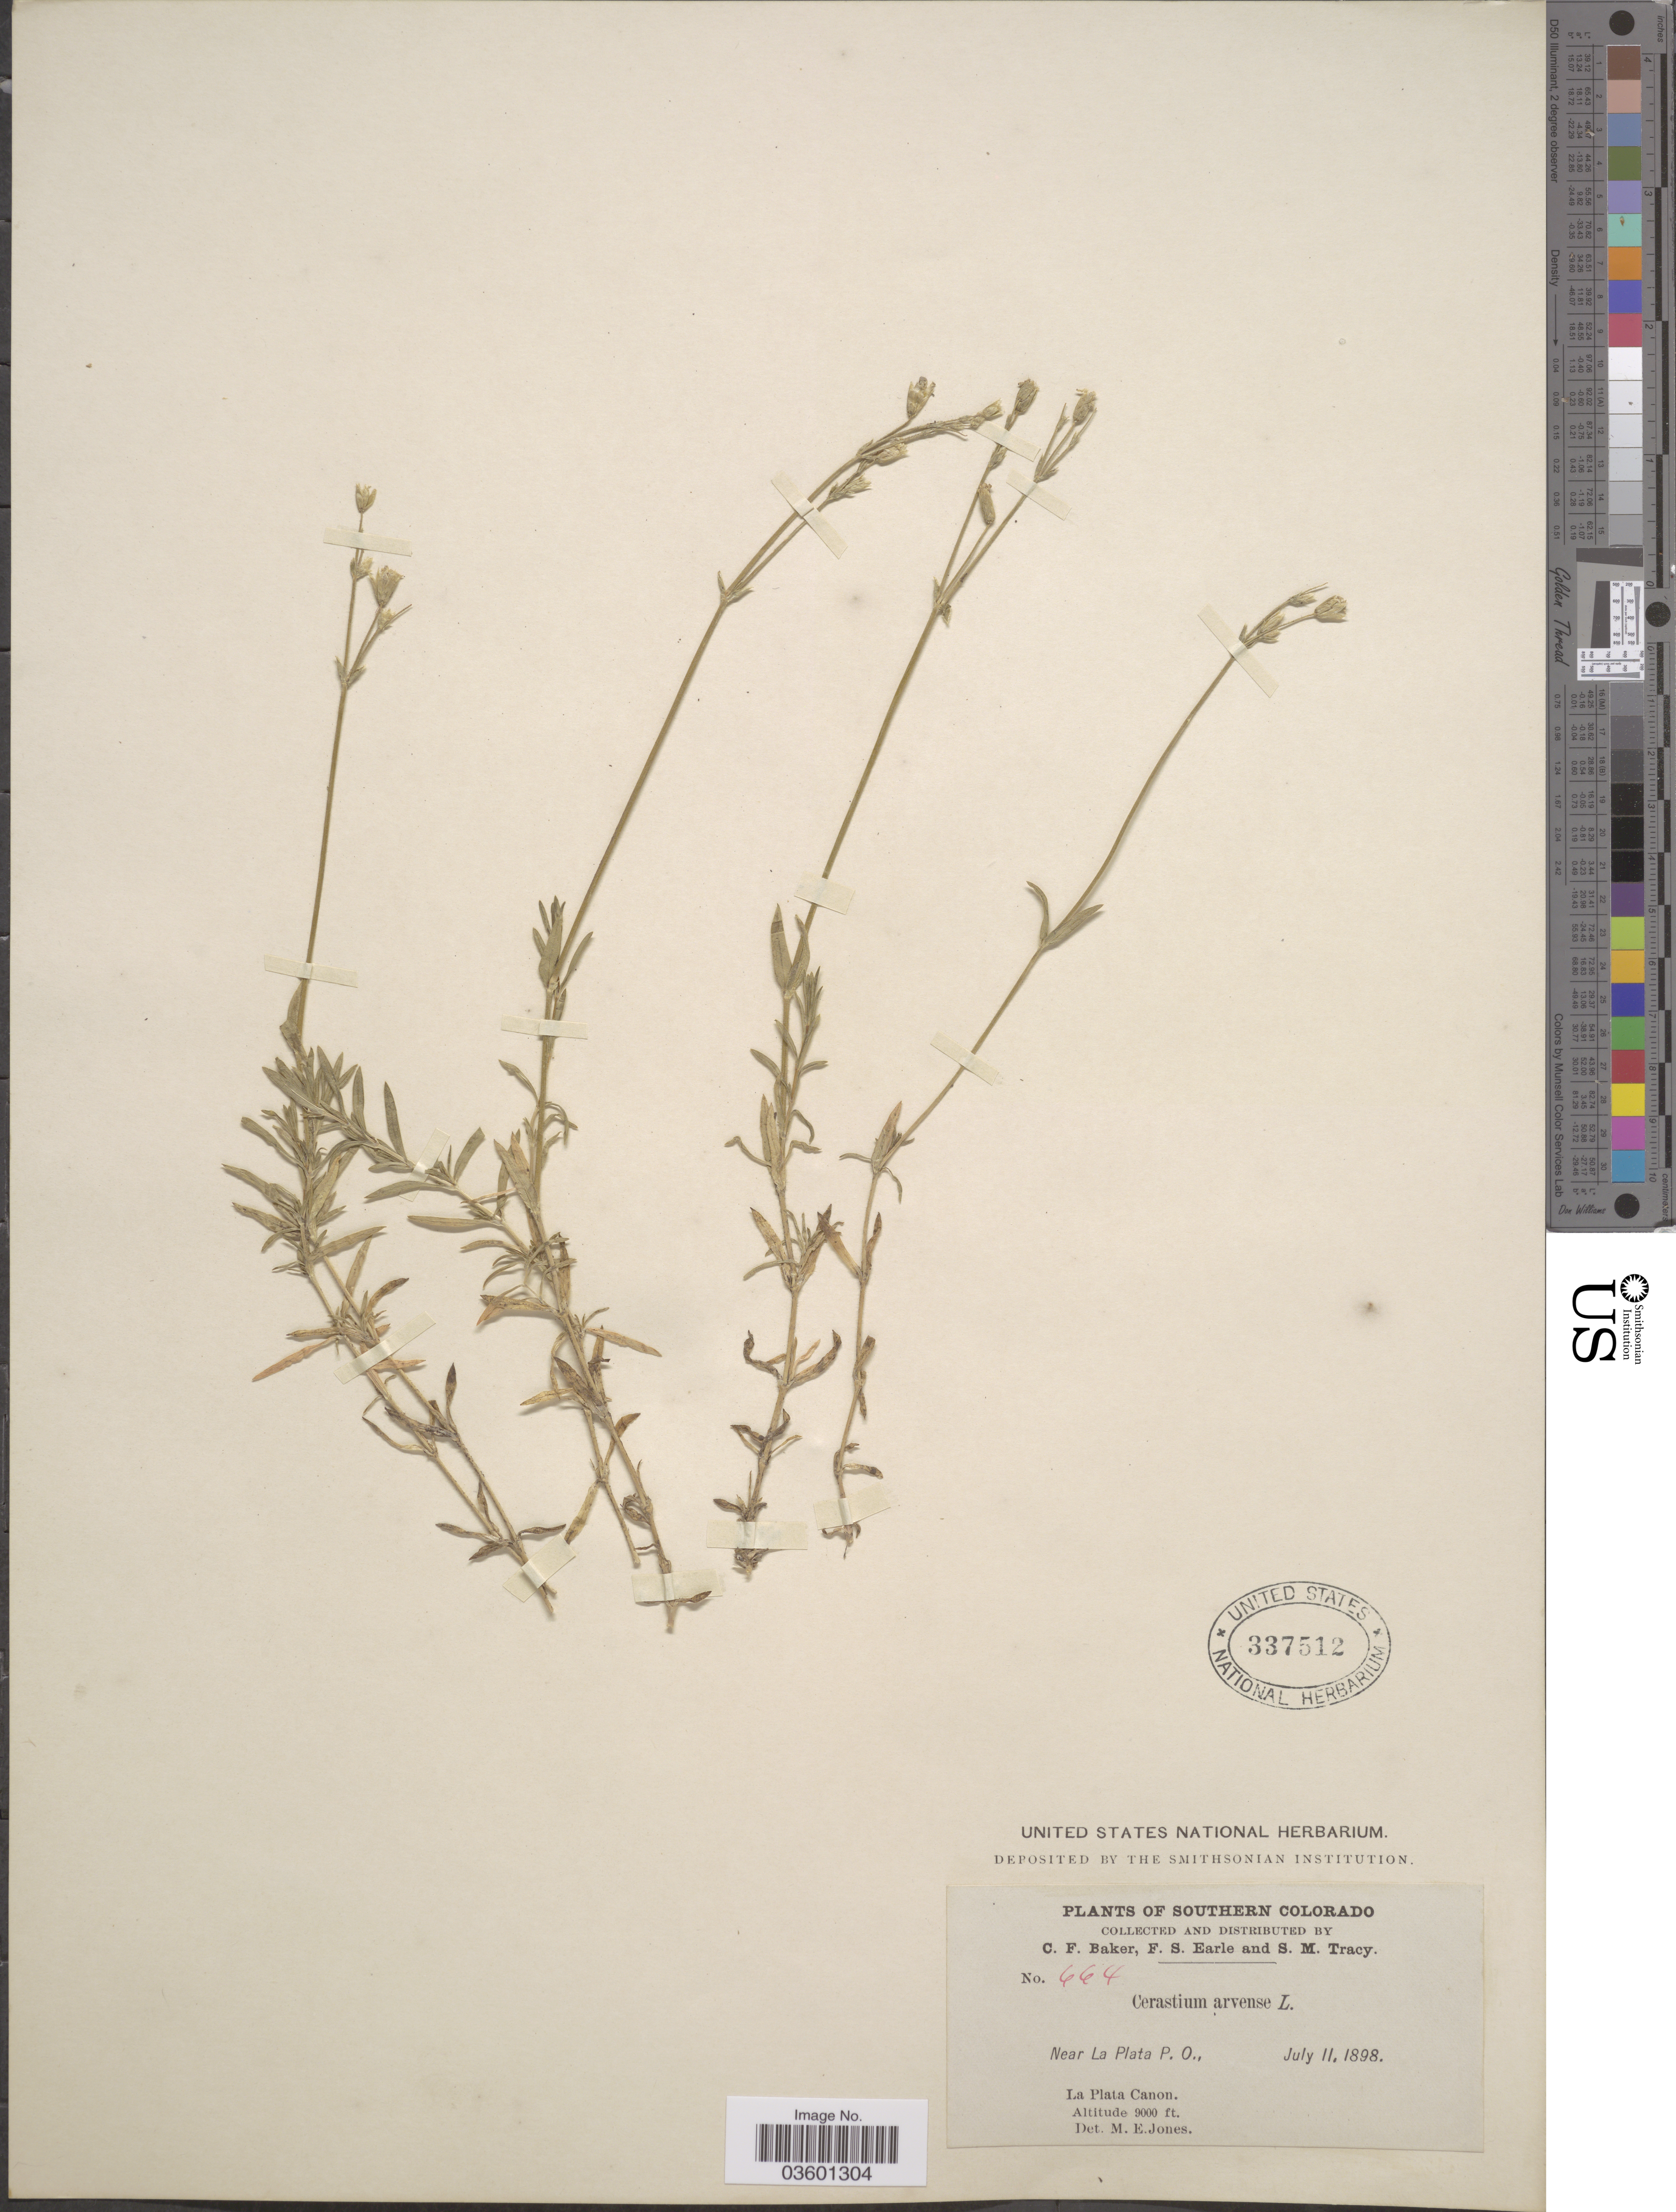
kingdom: Plantae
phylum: Tracheophyta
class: Magnoliopsida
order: Caryophyllales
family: Caryophyllaceae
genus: Cerastium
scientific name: Cerastium arvense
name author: L.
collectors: C. F. Baker, F. S. Earle & S. M. Tracy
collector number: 664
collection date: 1898-07-11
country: United States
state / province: Colorado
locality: Southern Colorado. Near La Plata P.O. La Plata Canon.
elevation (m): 2743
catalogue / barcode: US 337512